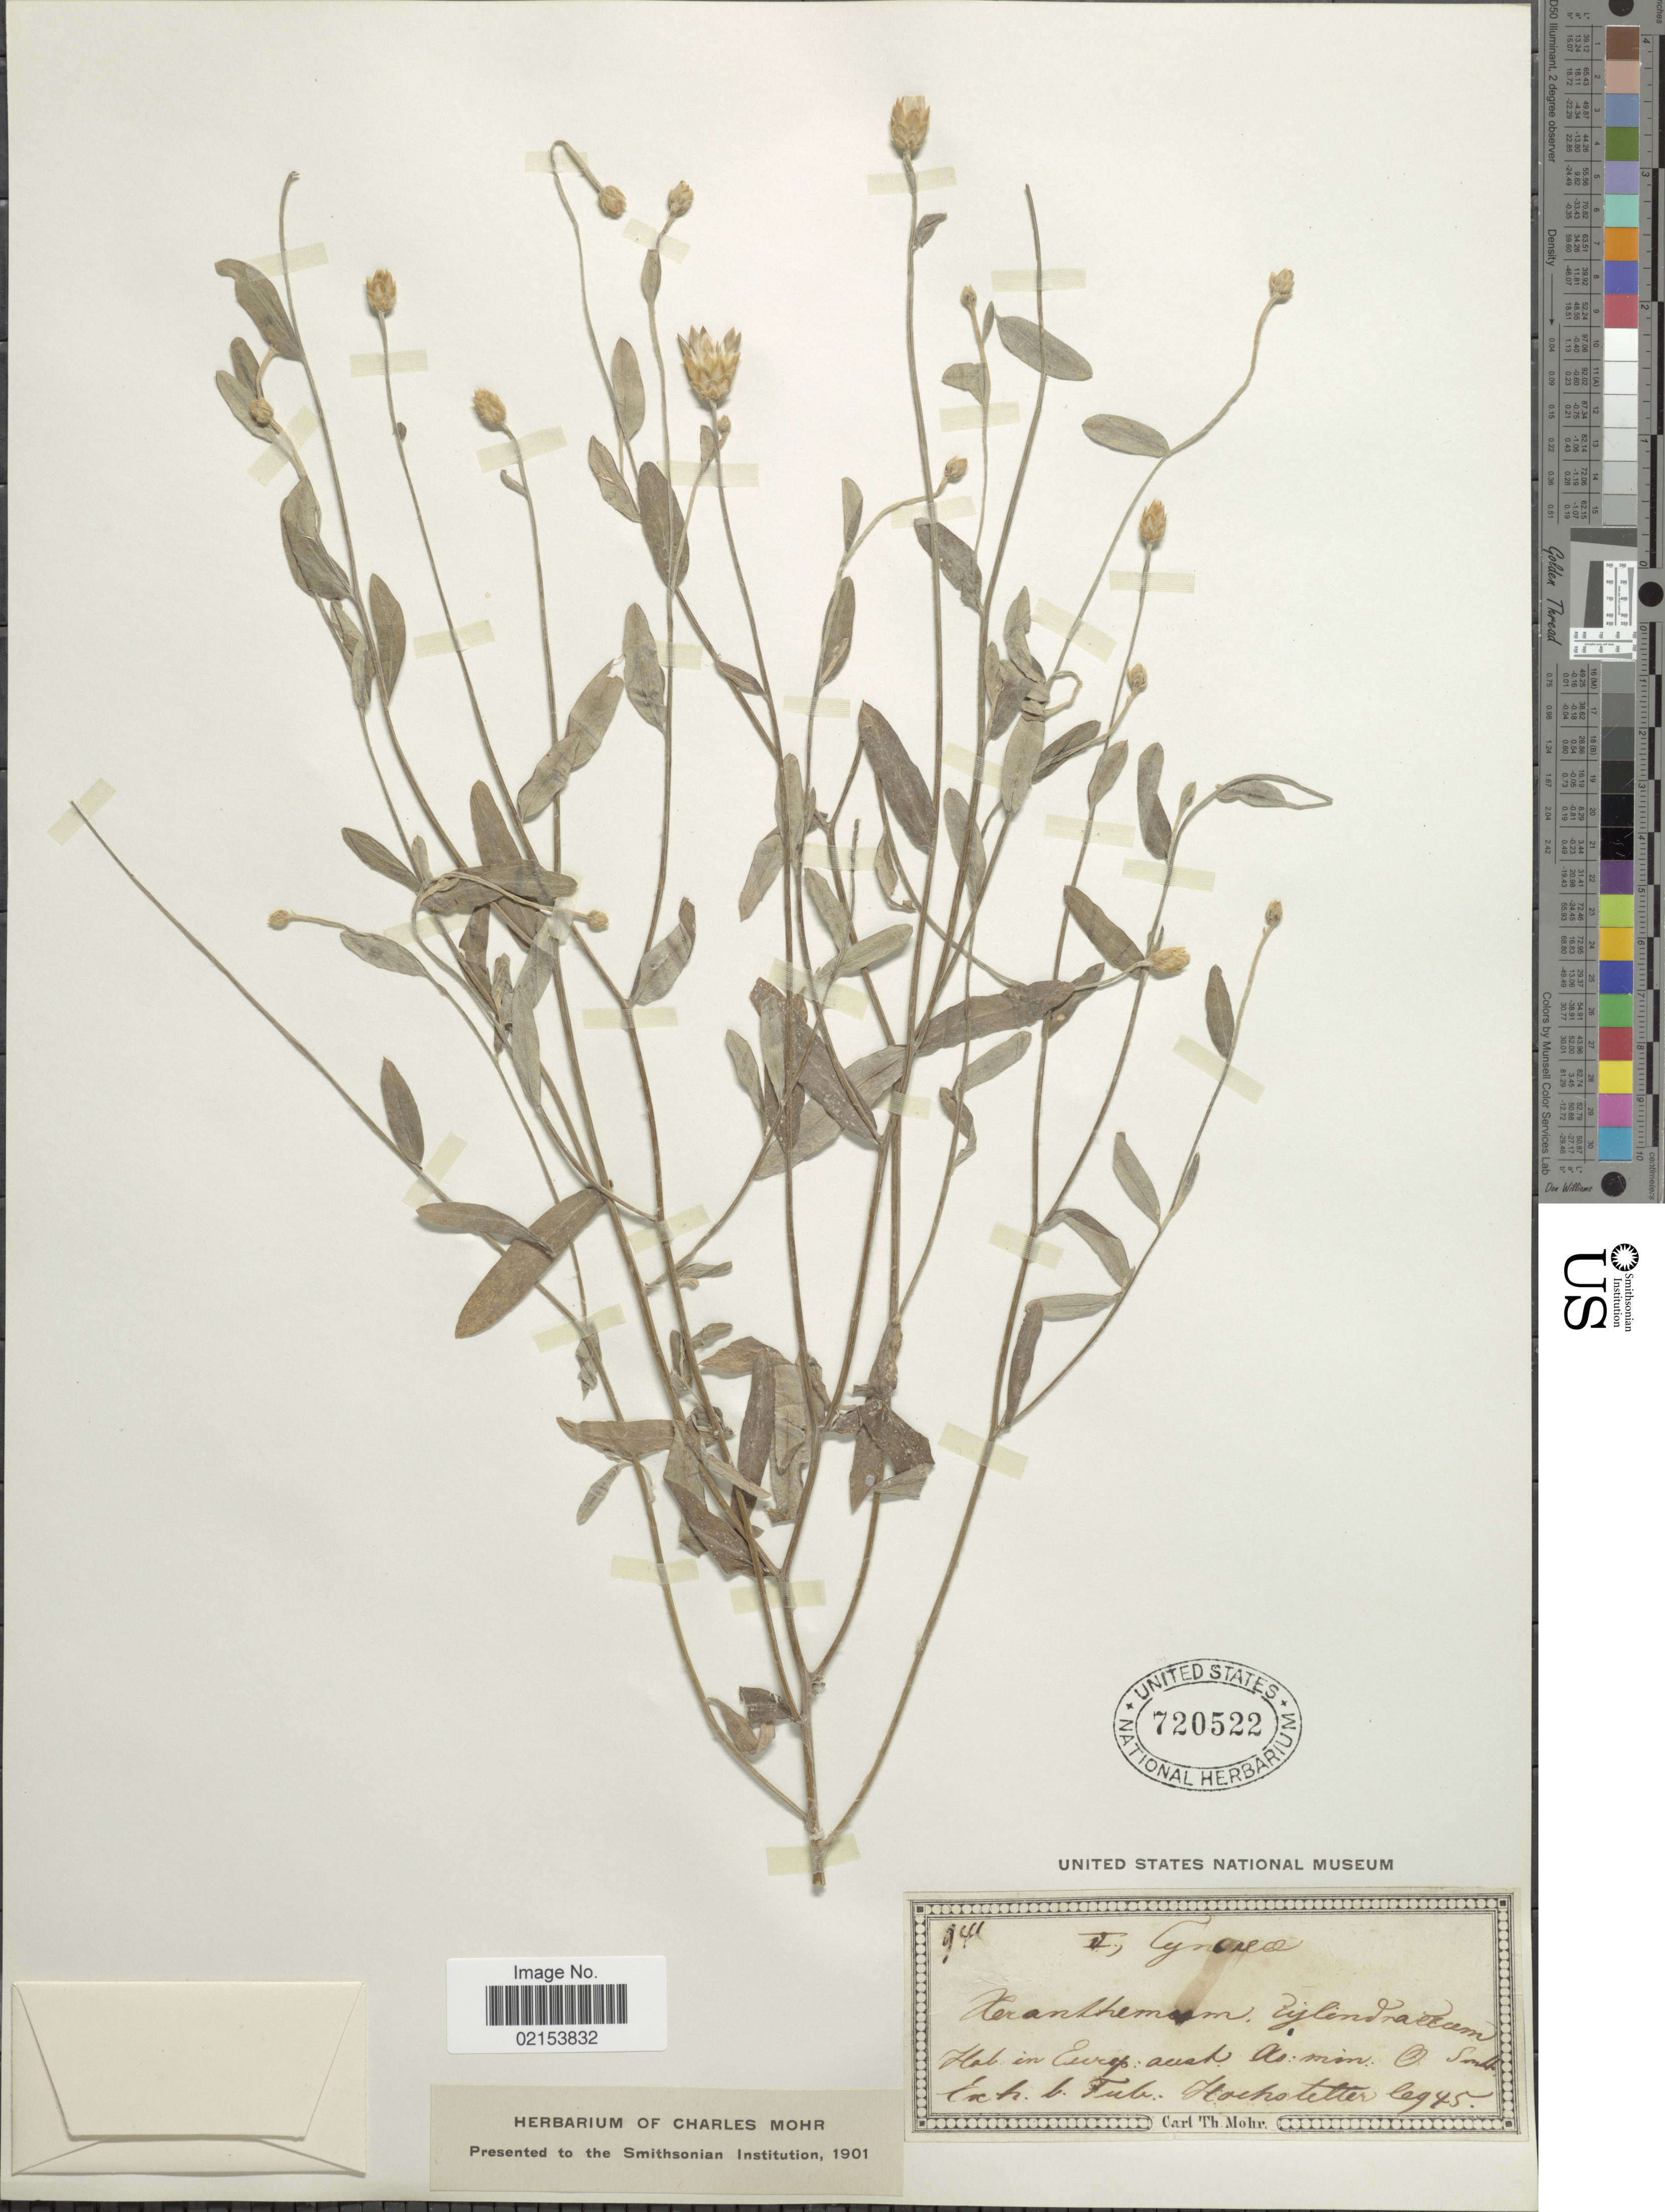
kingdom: Plantae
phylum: Tracheophyta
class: Magnoliopsida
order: Asterales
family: Asteraceae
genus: Xeranthemum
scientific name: Xeranthemum cylindraceum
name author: Sm.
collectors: -. Hochstetter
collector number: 941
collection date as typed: Transcribed d/m/y: //45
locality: In Europ aust, ad. min. O Smal. Cynacae [interpreted]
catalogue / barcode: US 720522